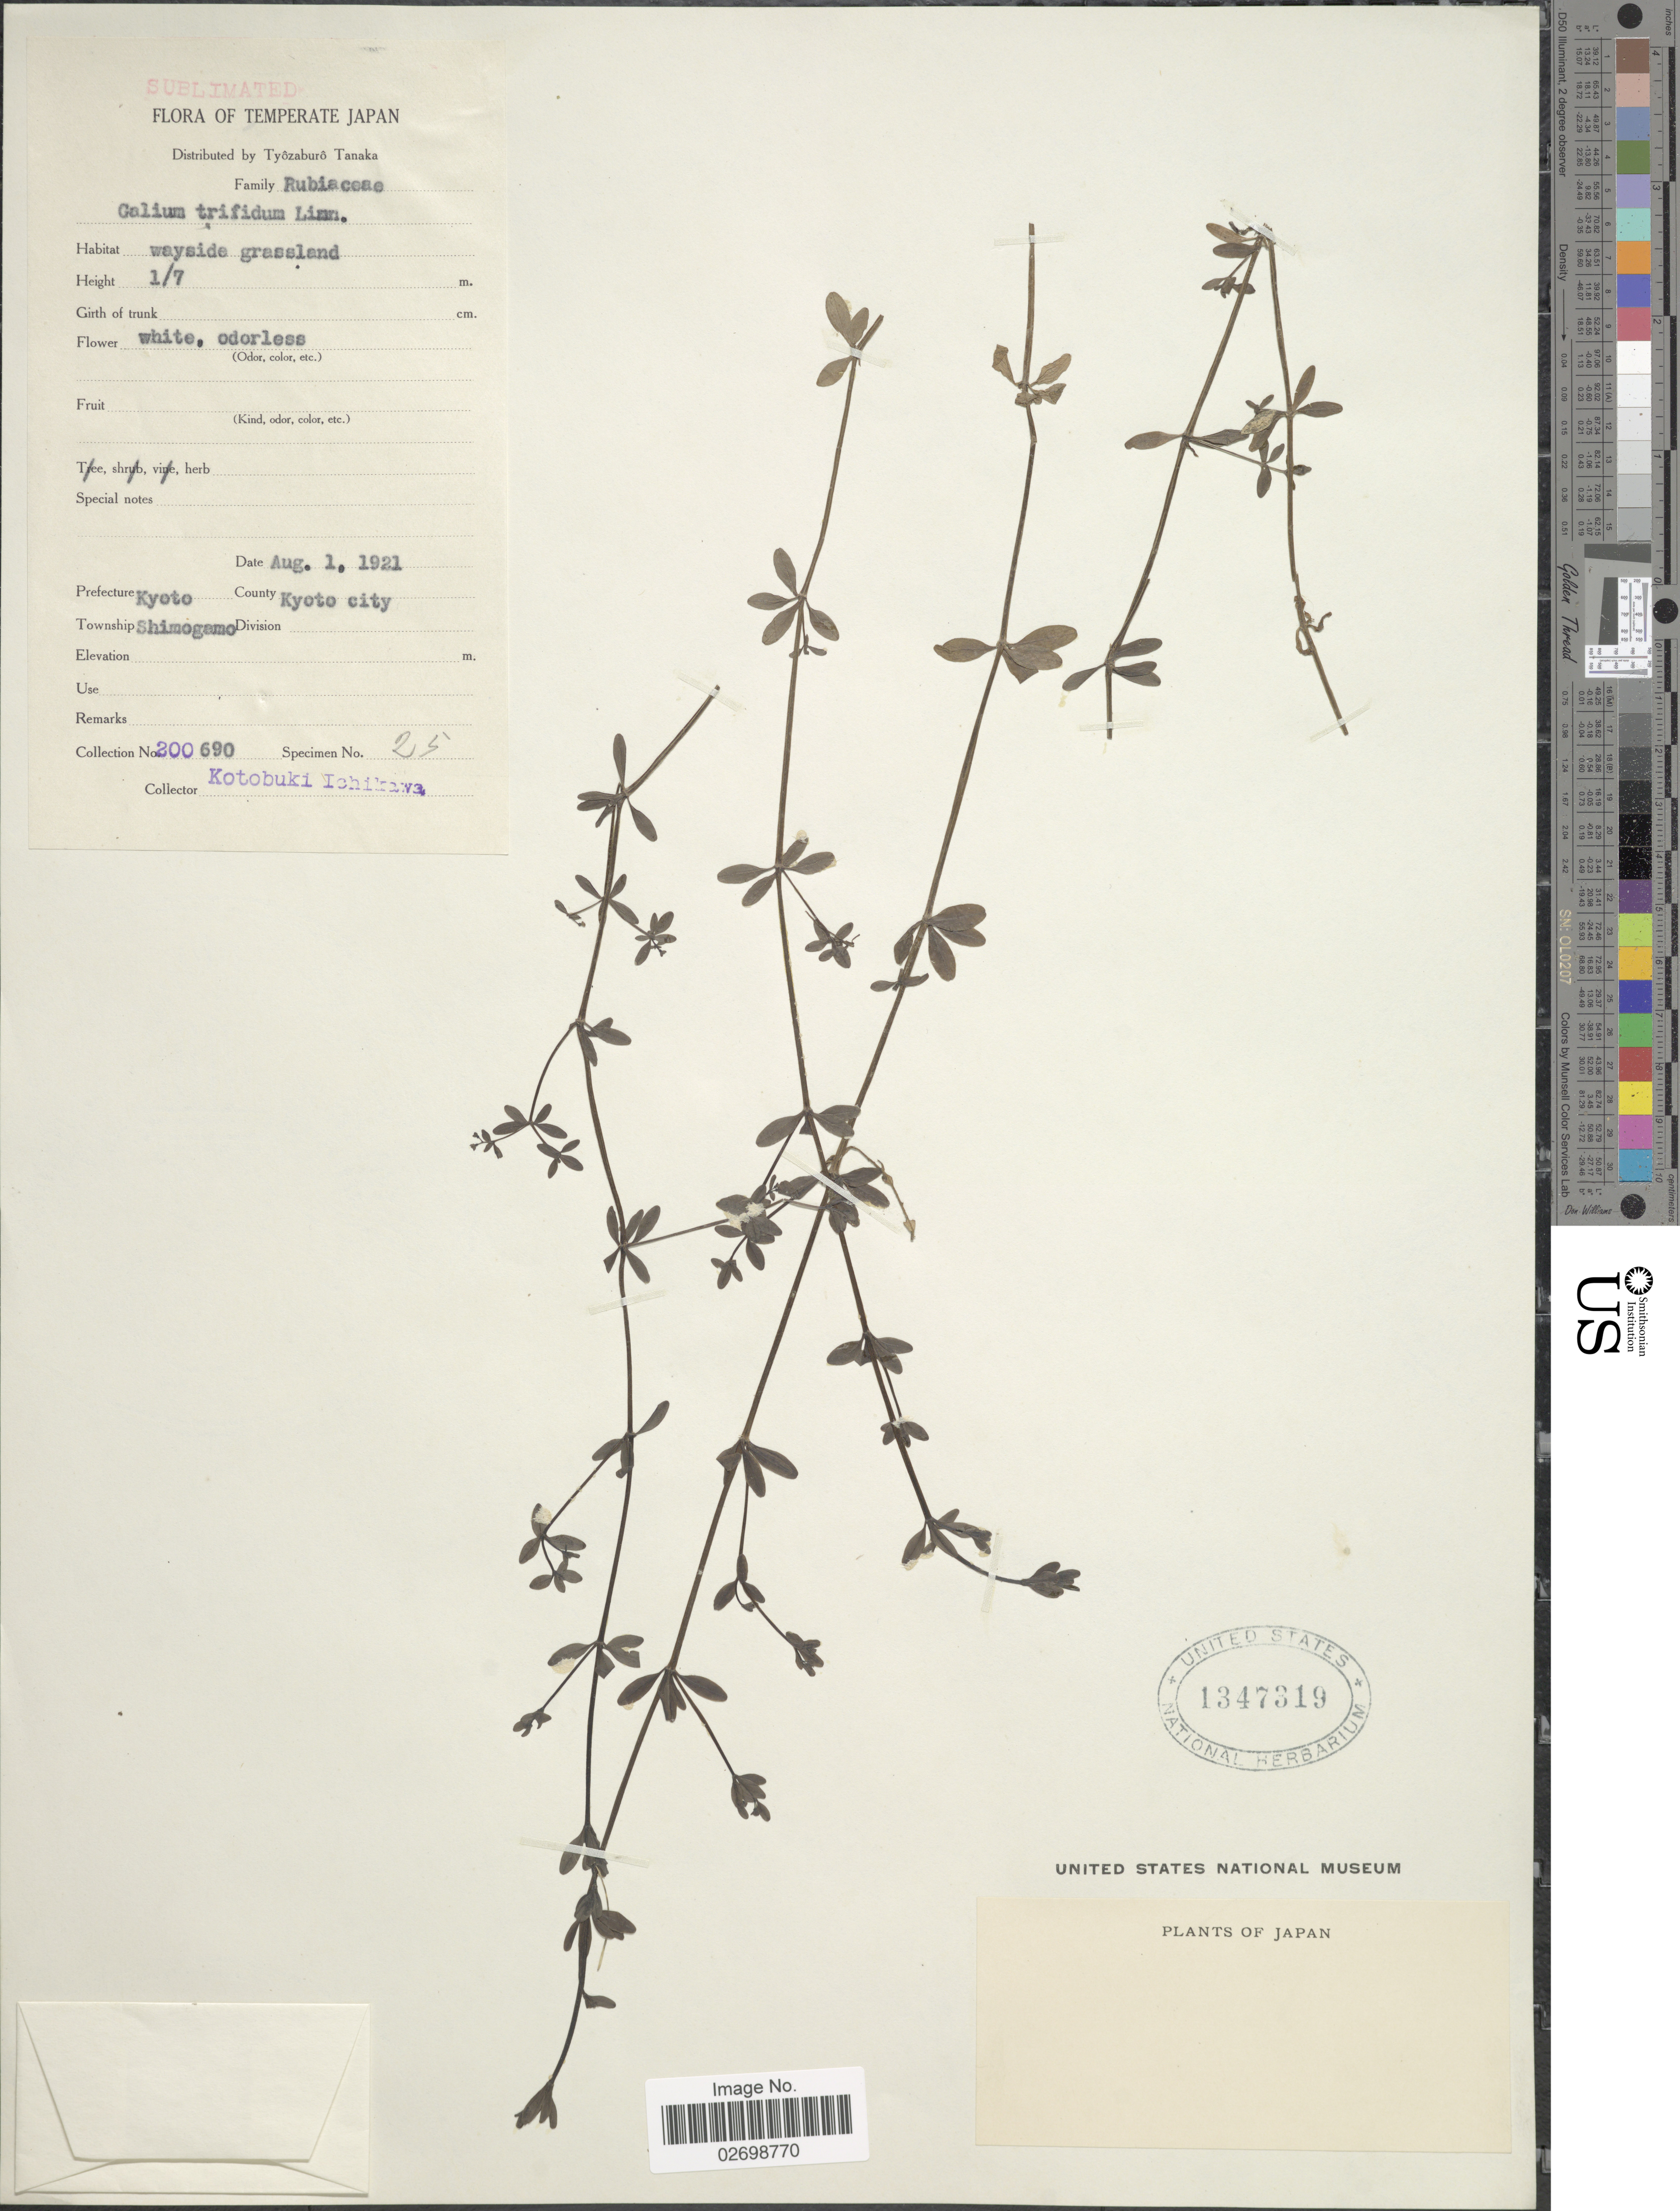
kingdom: Plantae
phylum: Tracheophyta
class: Magnoliopsida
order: Gentianales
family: Rubiaceae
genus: Galium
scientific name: Galium trifidum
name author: L.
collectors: K. Ichikawa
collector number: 200690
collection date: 1921-08-01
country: Japan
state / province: Kyoto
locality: Prefecture Kyoto, County Kyoto City, Shimogamo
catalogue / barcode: US 1347319